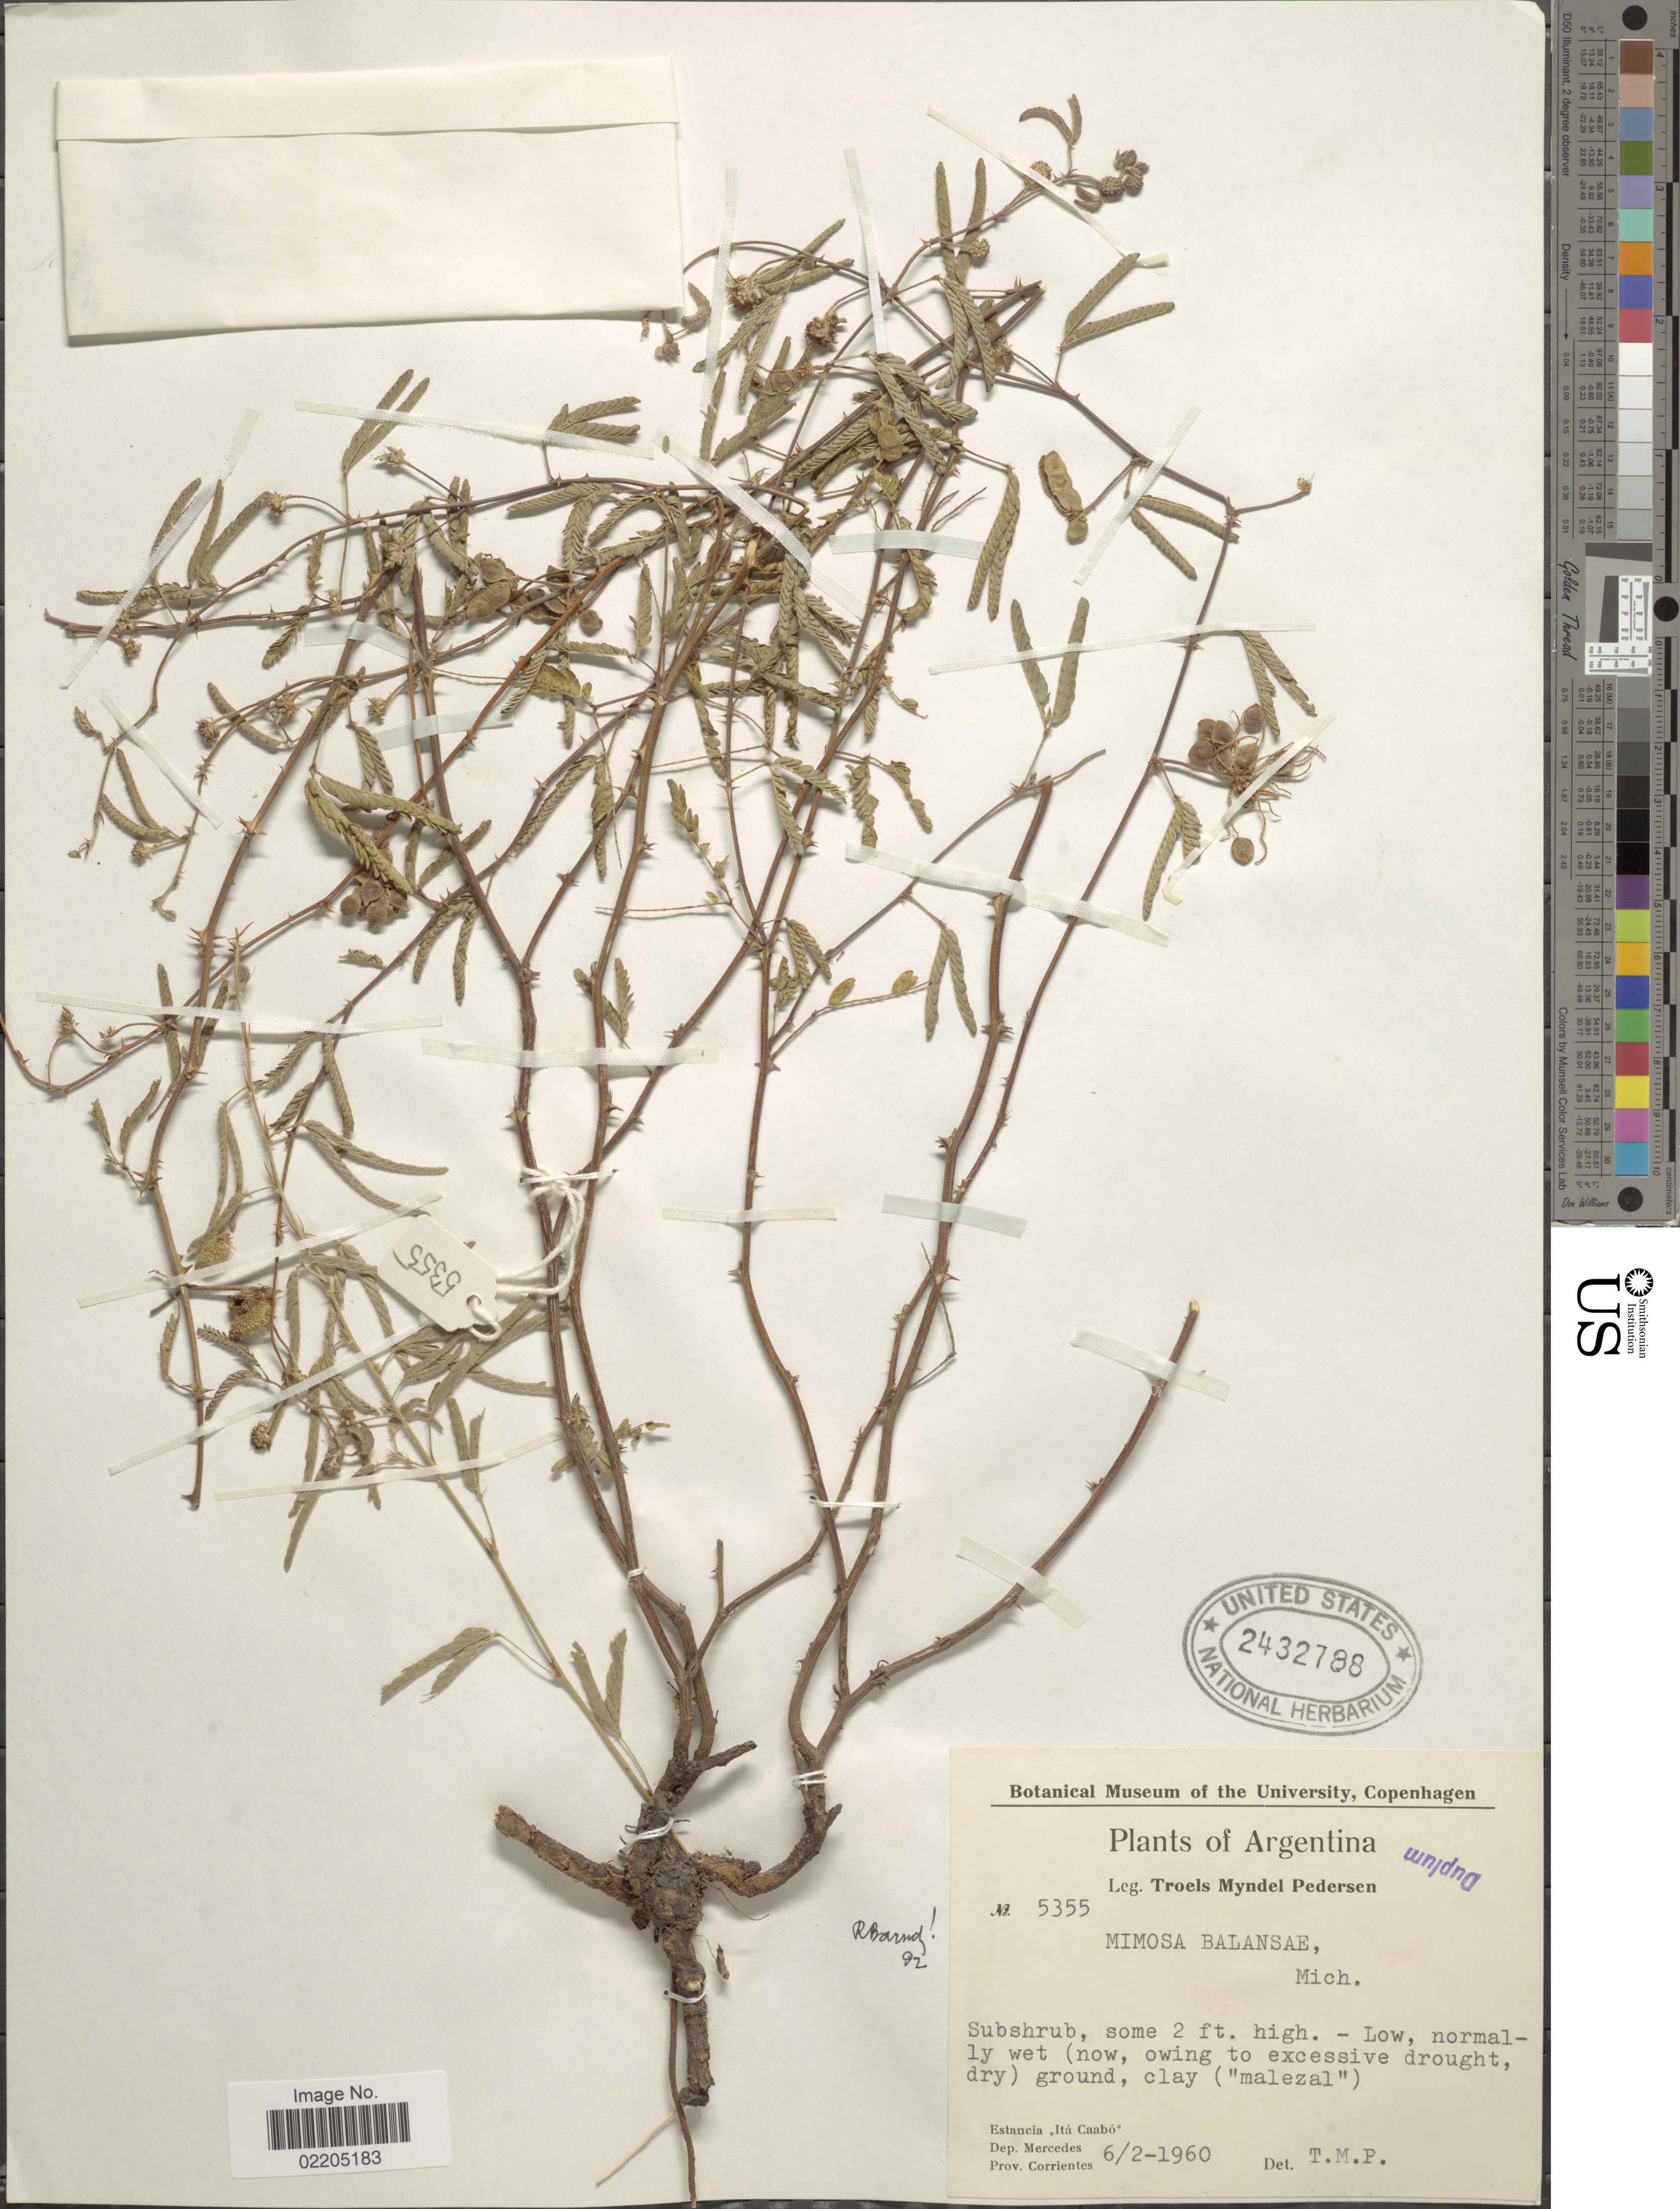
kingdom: Plantae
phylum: Tracheophyta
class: Magnoliopsida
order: Fabales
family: Fabaceae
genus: Mimosa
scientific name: Mimosa balansae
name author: Micheli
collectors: T. Pederson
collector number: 5355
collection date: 1960-02-06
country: Argentina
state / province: Corrientes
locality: Estancia "Ita Caabo" Dep. Mercedes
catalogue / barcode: US 2432788